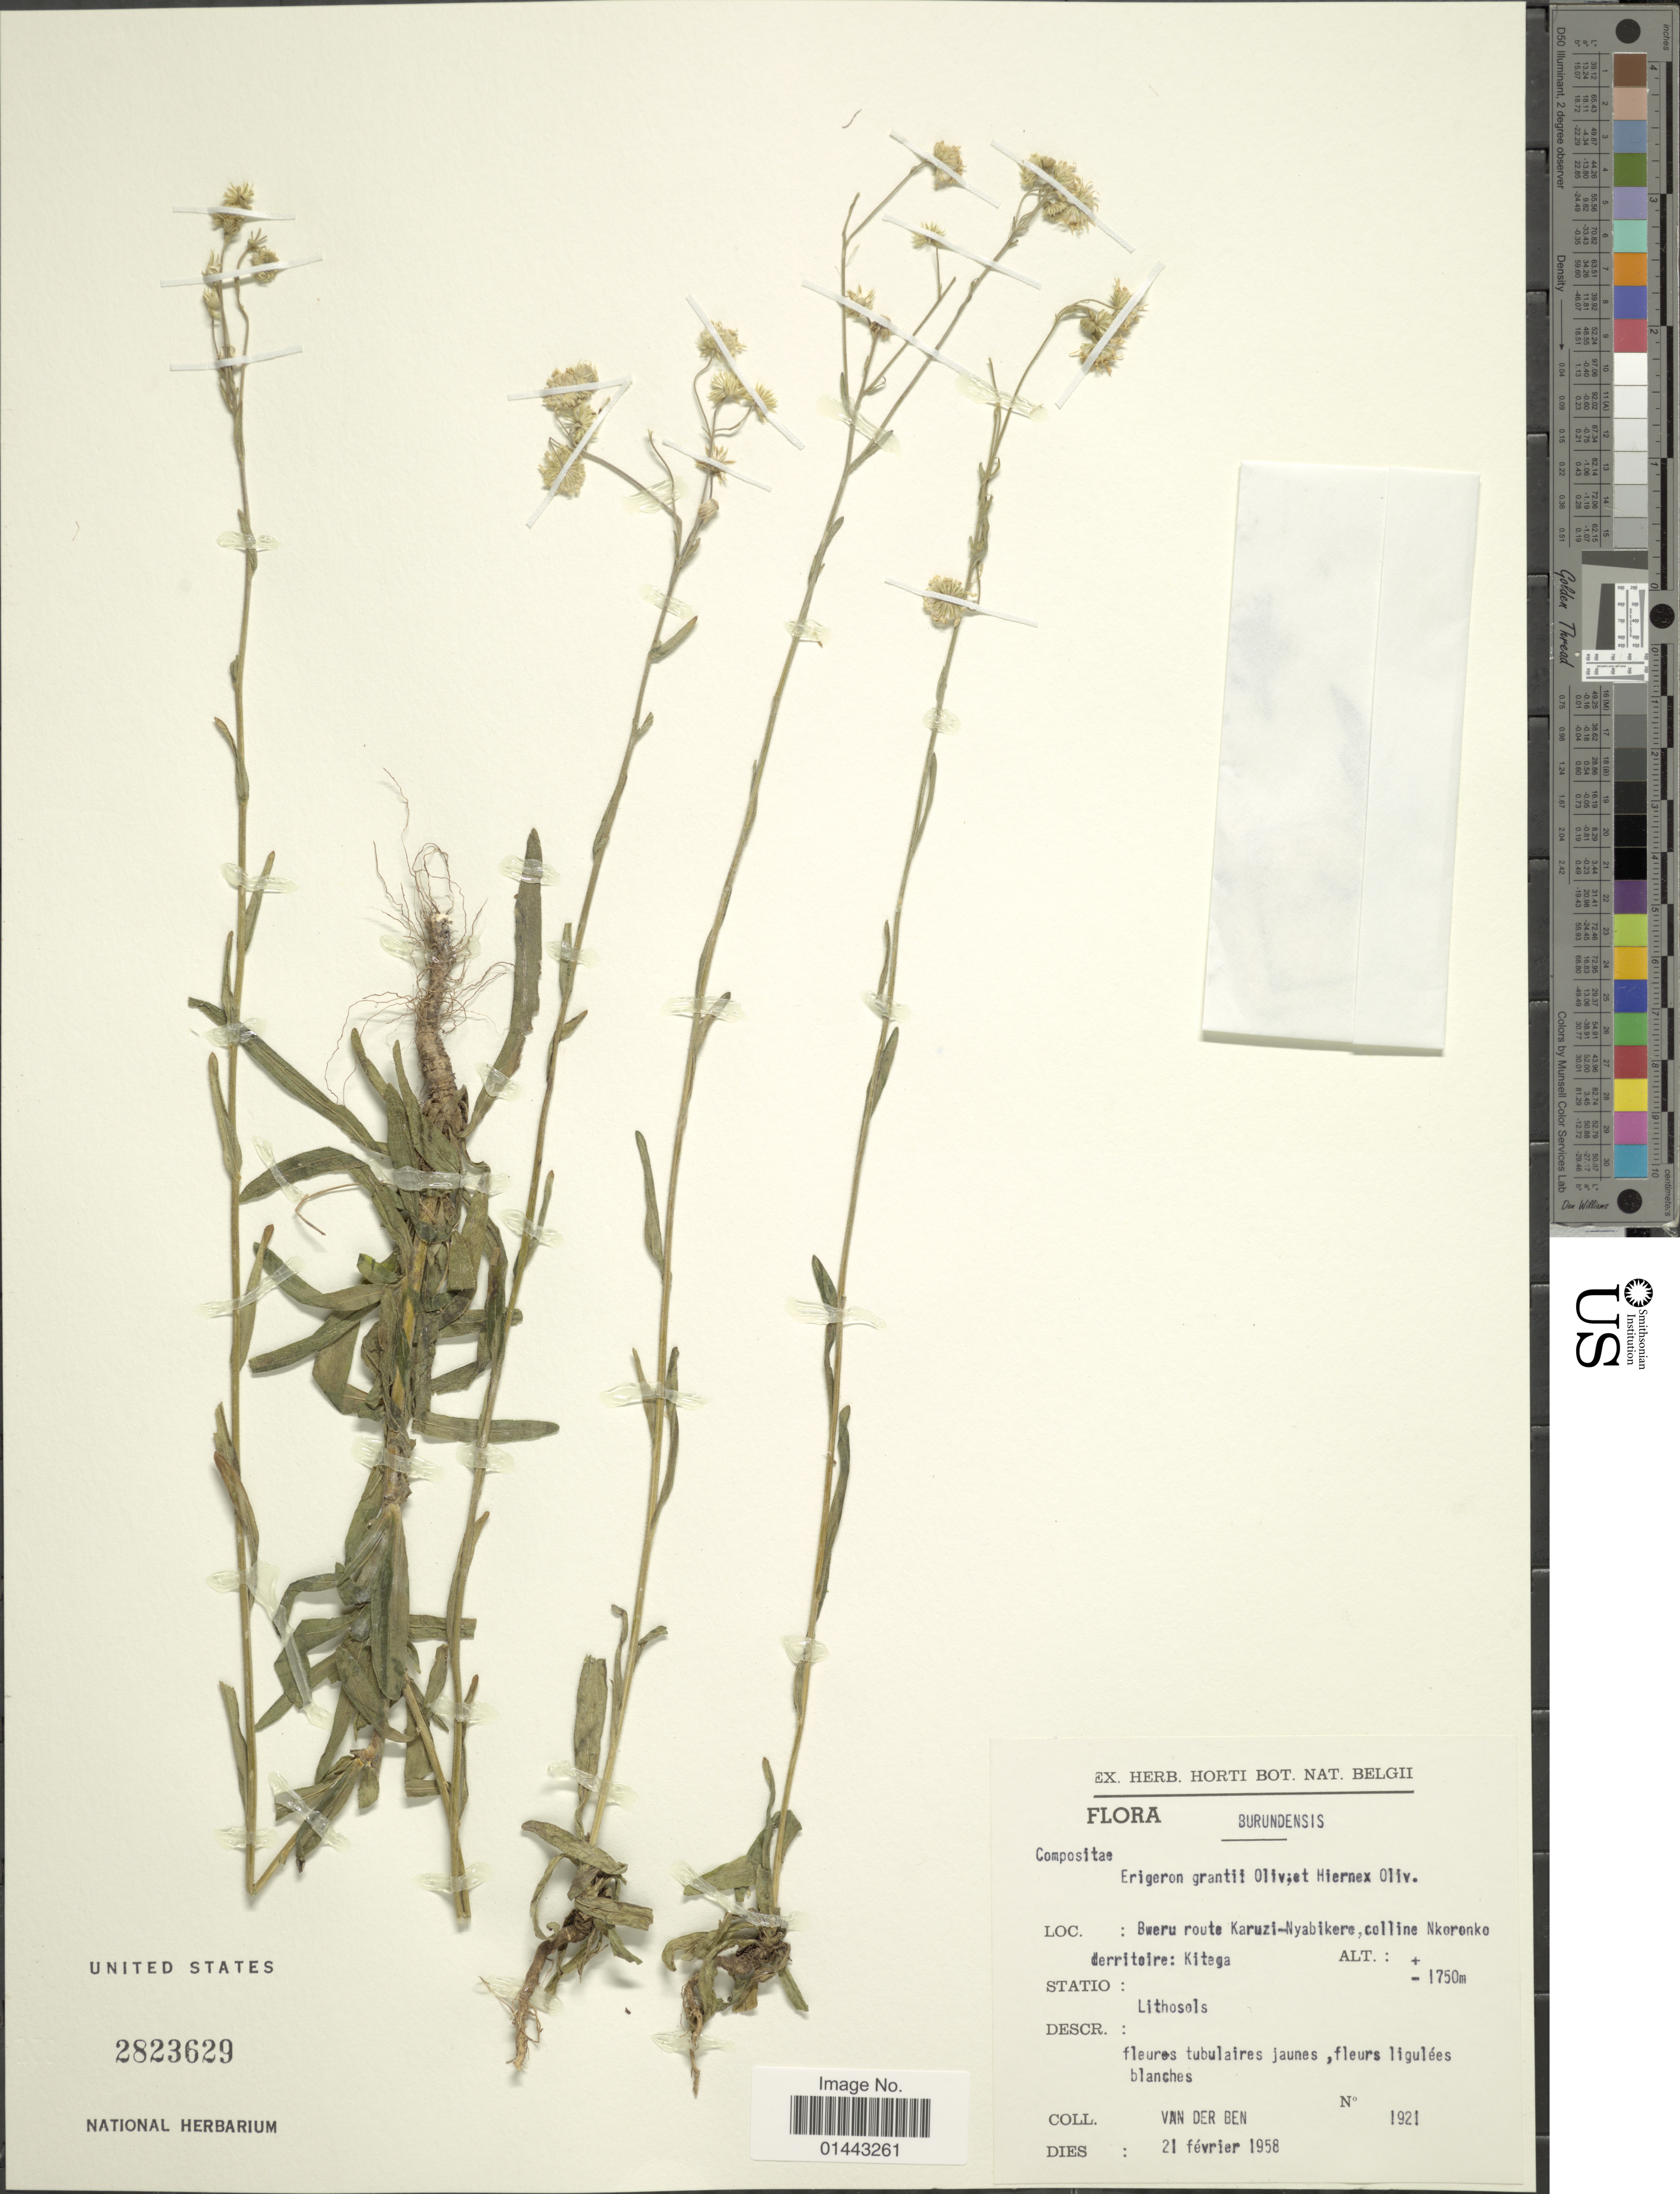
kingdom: Plantae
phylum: Tracheophyta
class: Magnoliopsida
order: Asterales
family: Asteraceae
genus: Erigeron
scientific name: Erigeron grantii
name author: Oliv. & Hiern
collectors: D. Van Der Ben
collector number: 1921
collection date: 1958-02-21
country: Burundi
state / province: Karuzi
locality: Bweru route Karuzi-Nyabikere, colline Nkoronko derritaite Kitega.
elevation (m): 1750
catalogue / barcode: US 2823629